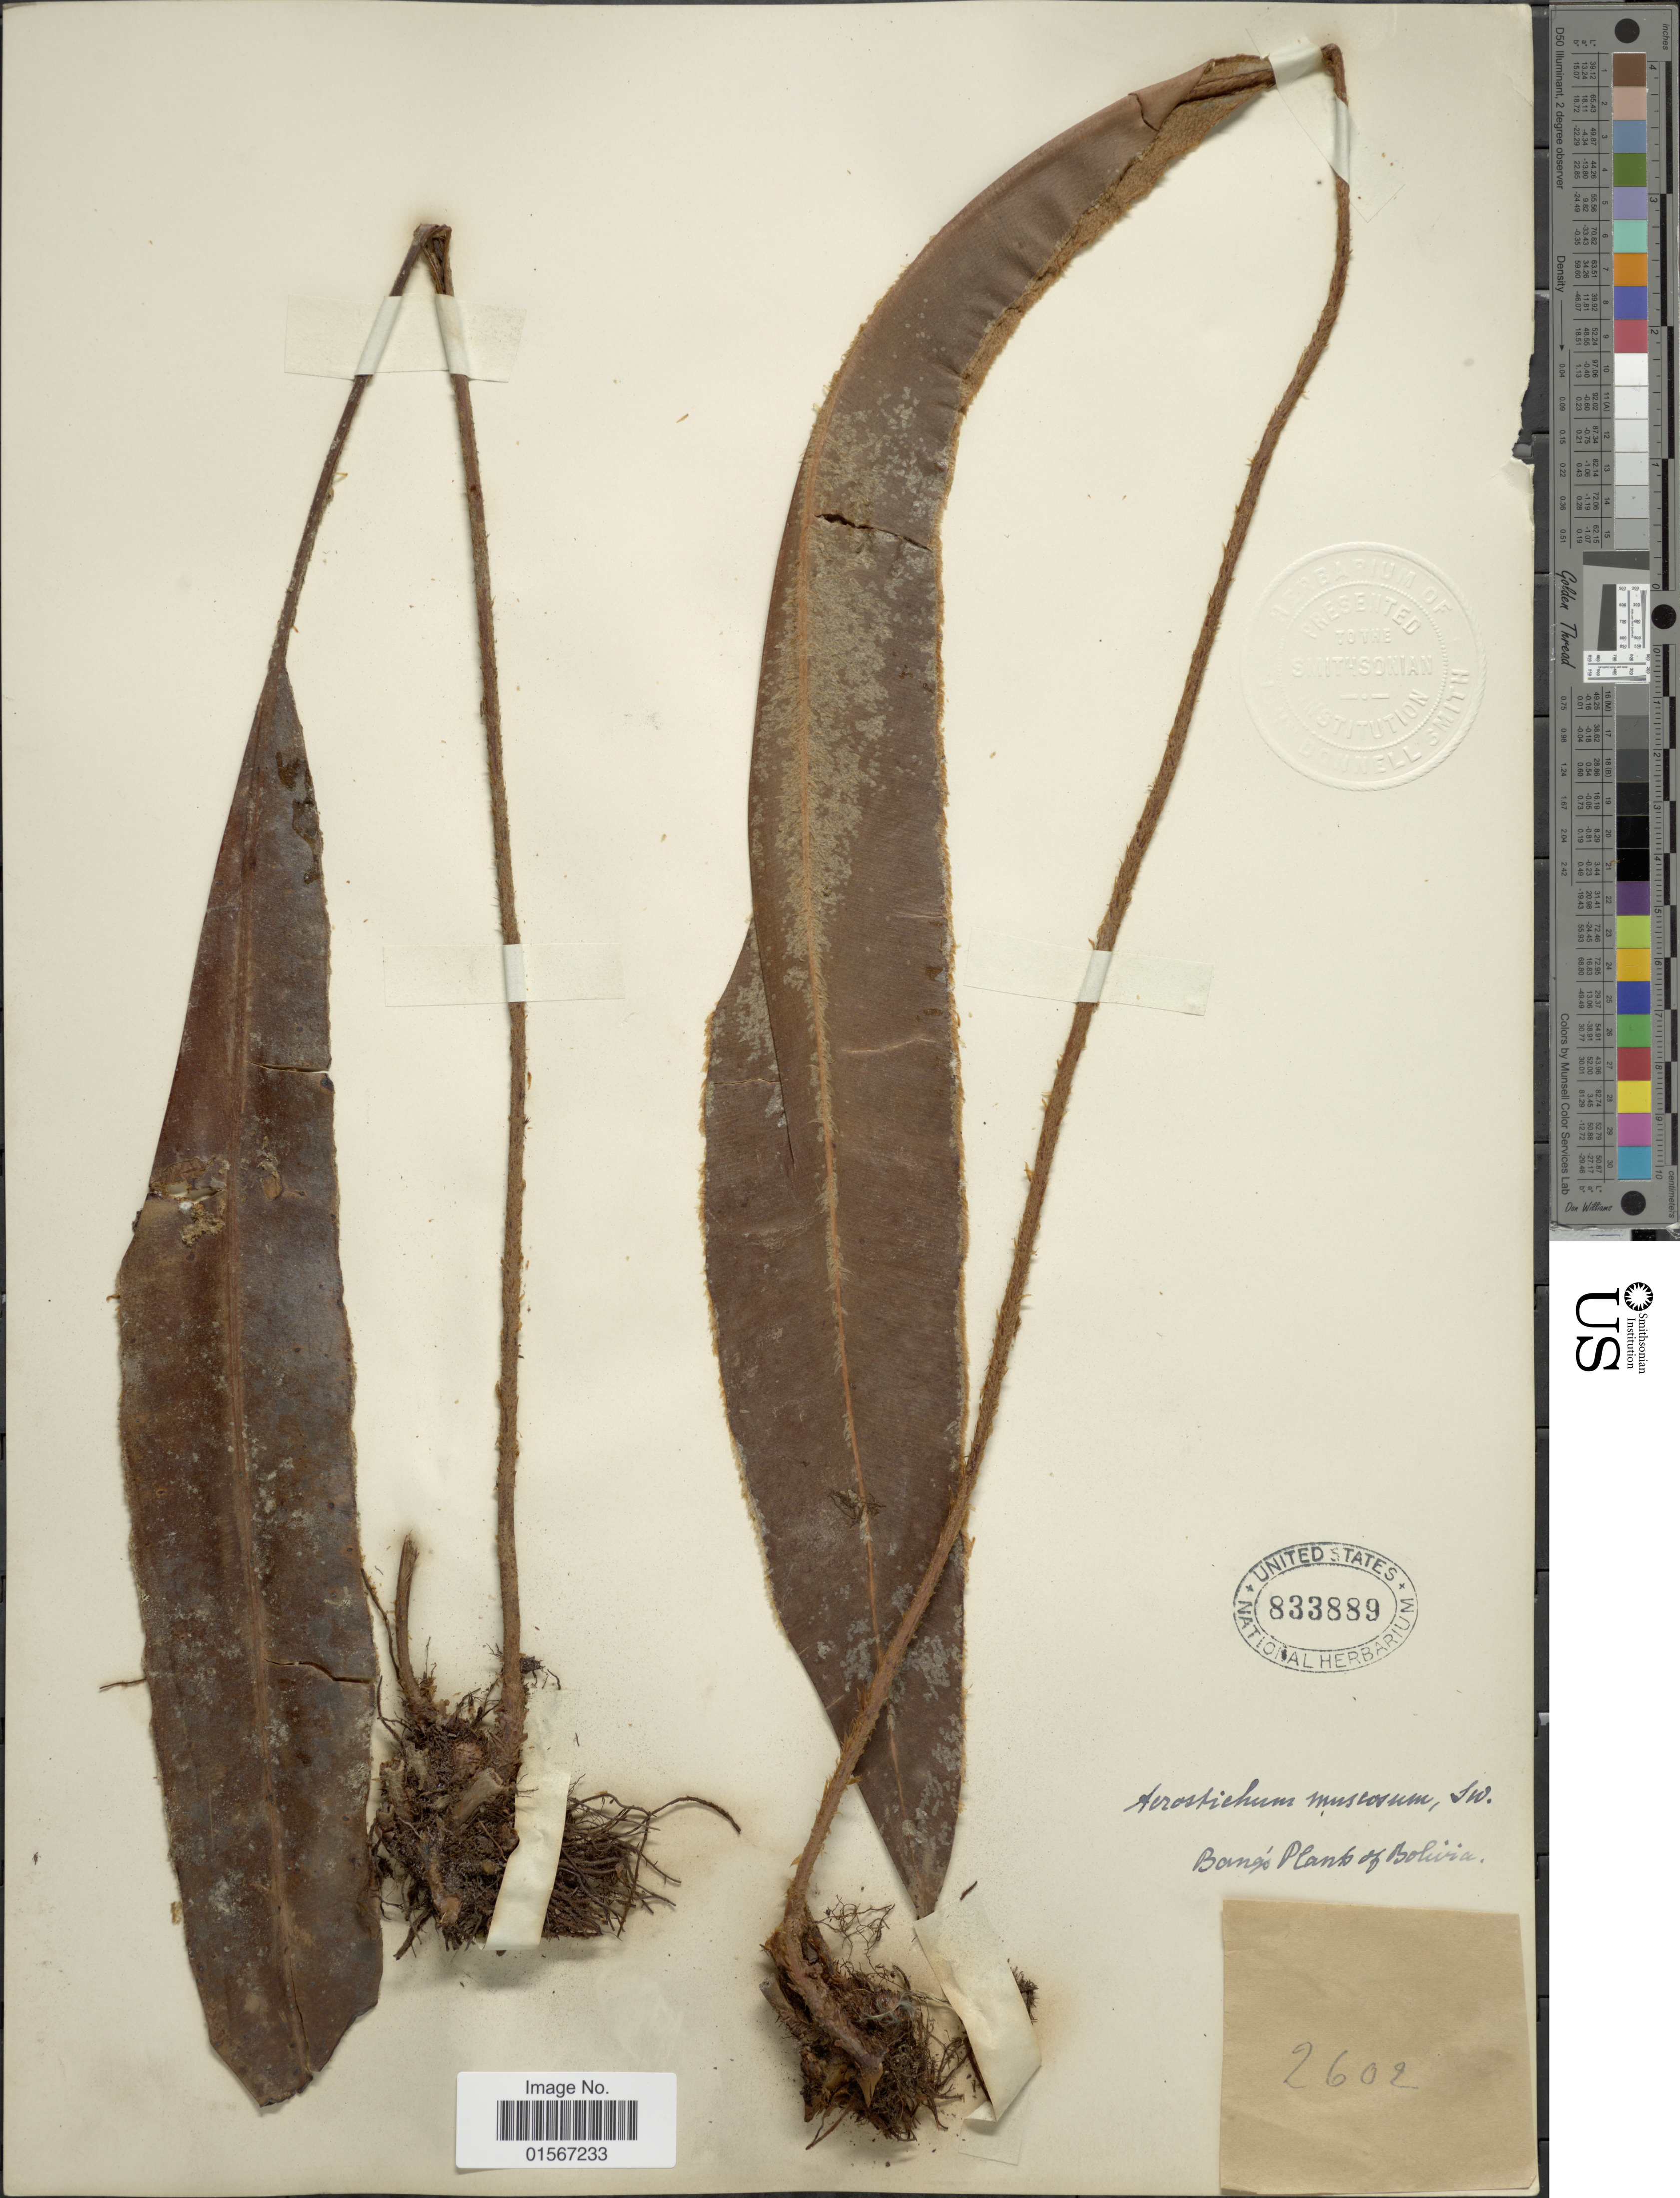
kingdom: Plantae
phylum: Tracheophyta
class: Polypodiopsida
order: Polypodiales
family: Dryopteridaceae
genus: Elaphoglossum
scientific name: Elaphoglossum orbignyanum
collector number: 2602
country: Bolivia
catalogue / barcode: US 833889